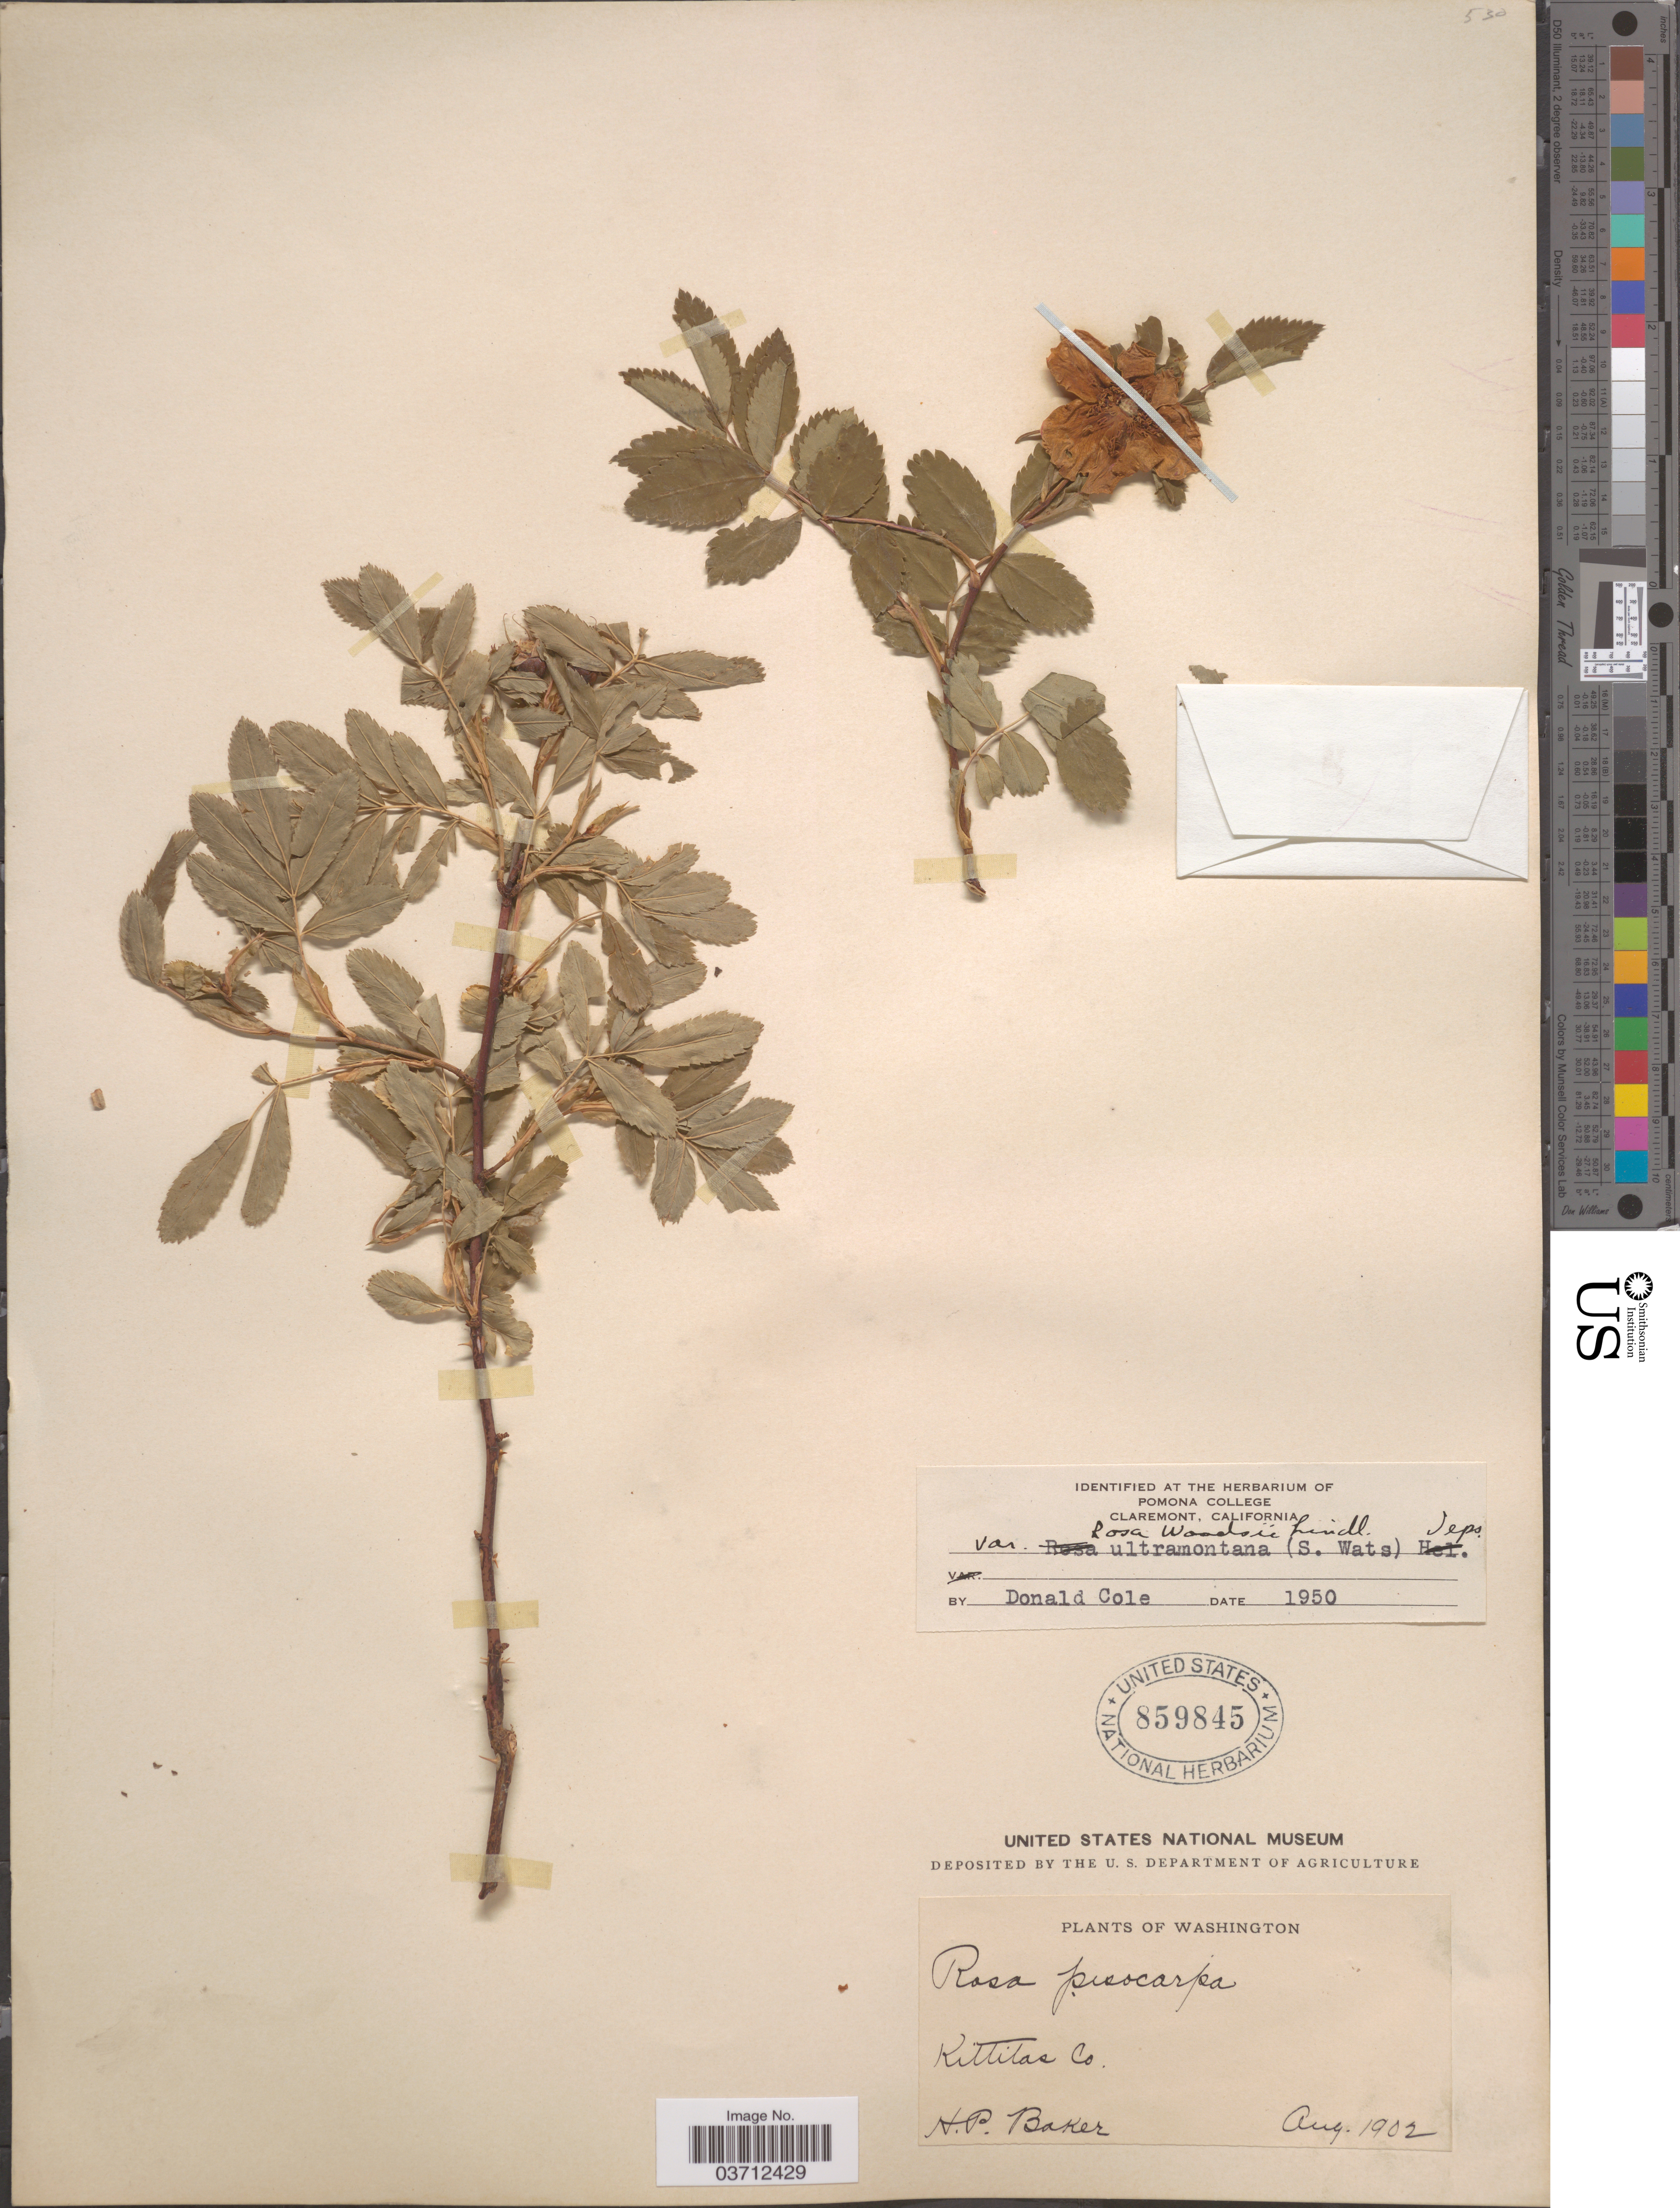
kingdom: Plantae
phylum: Tracheophyta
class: Magnoliopsida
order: Rosales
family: Rosaceae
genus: Rosa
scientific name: Rosa woodsii var. ultramontana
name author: Lindl.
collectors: H. P. Baker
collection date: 1902-08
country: United States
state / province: Washington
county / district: Kittitas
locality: Kittitas Co.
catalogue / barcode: US 859845